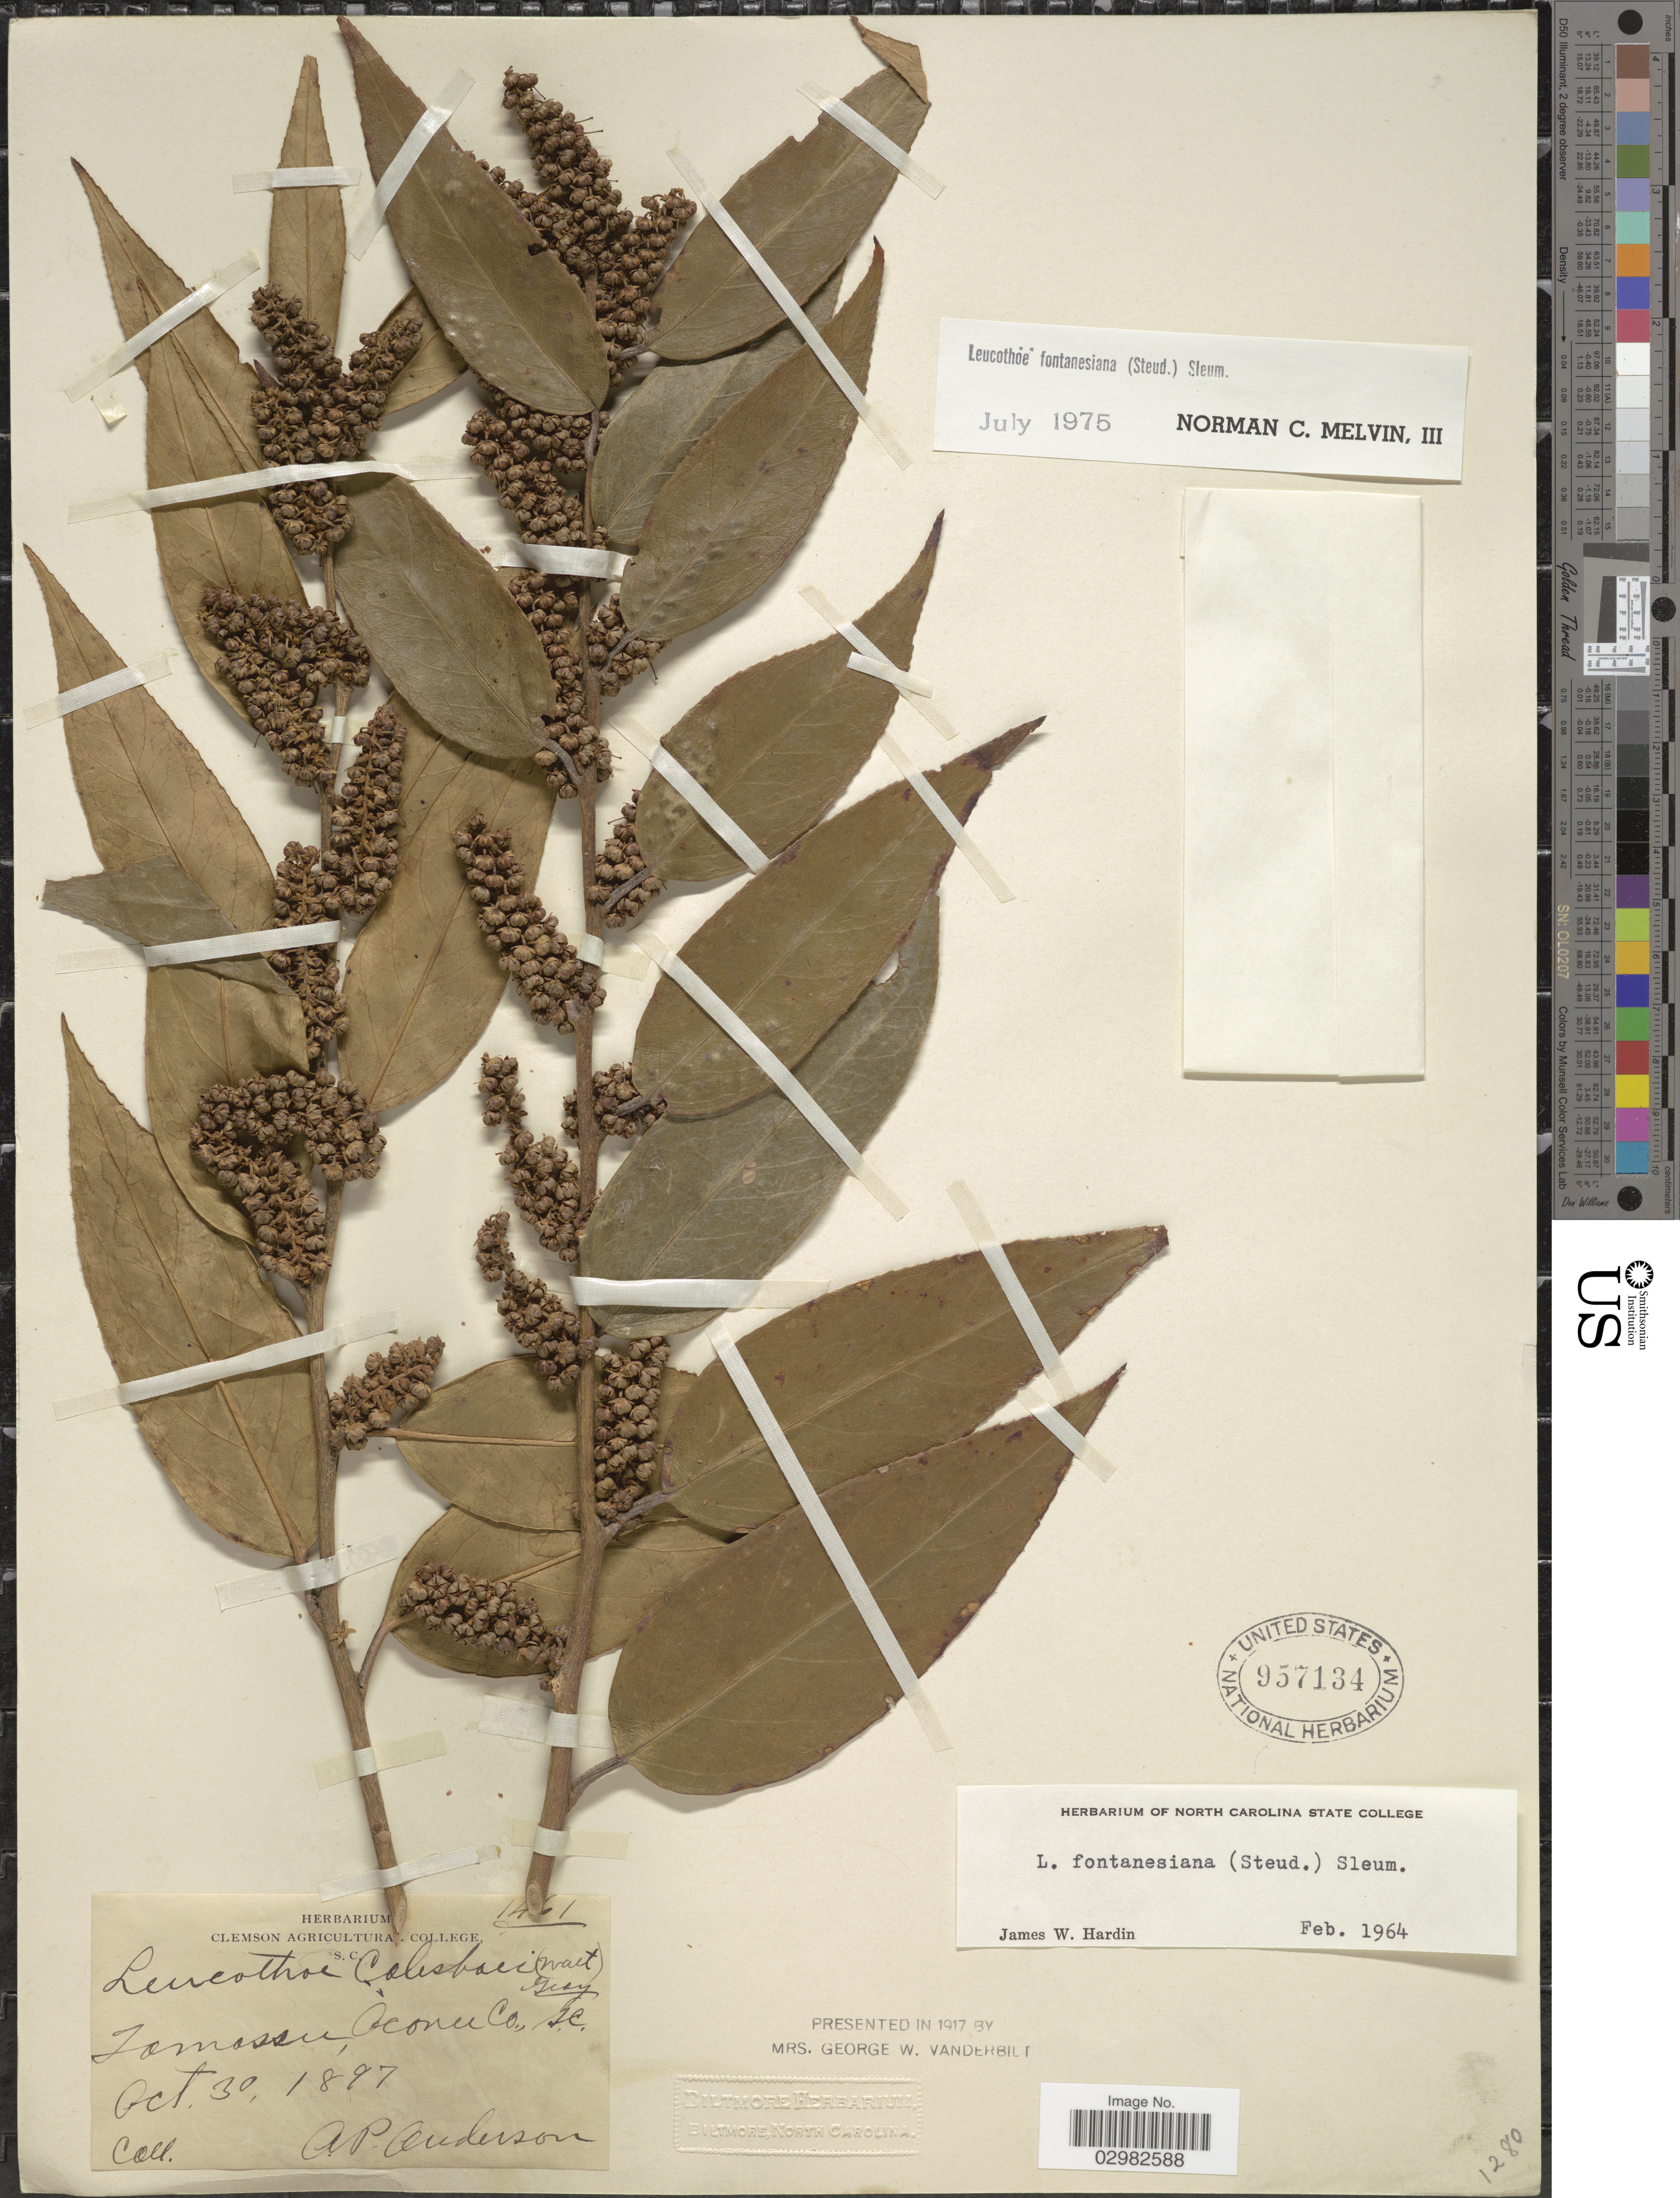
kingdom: Plantae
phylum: Tracheophyta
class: Magnoliopsida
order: Ericales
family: Ericaceae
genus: Leucothoe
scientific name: Leucothoë fontanesiana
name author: (Steud.) Sleumer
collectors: A. P. Anderson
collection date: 1897-10-30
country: United States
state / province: South Carolina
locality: Tomossu, Oconu Co.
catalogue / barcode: US 957134